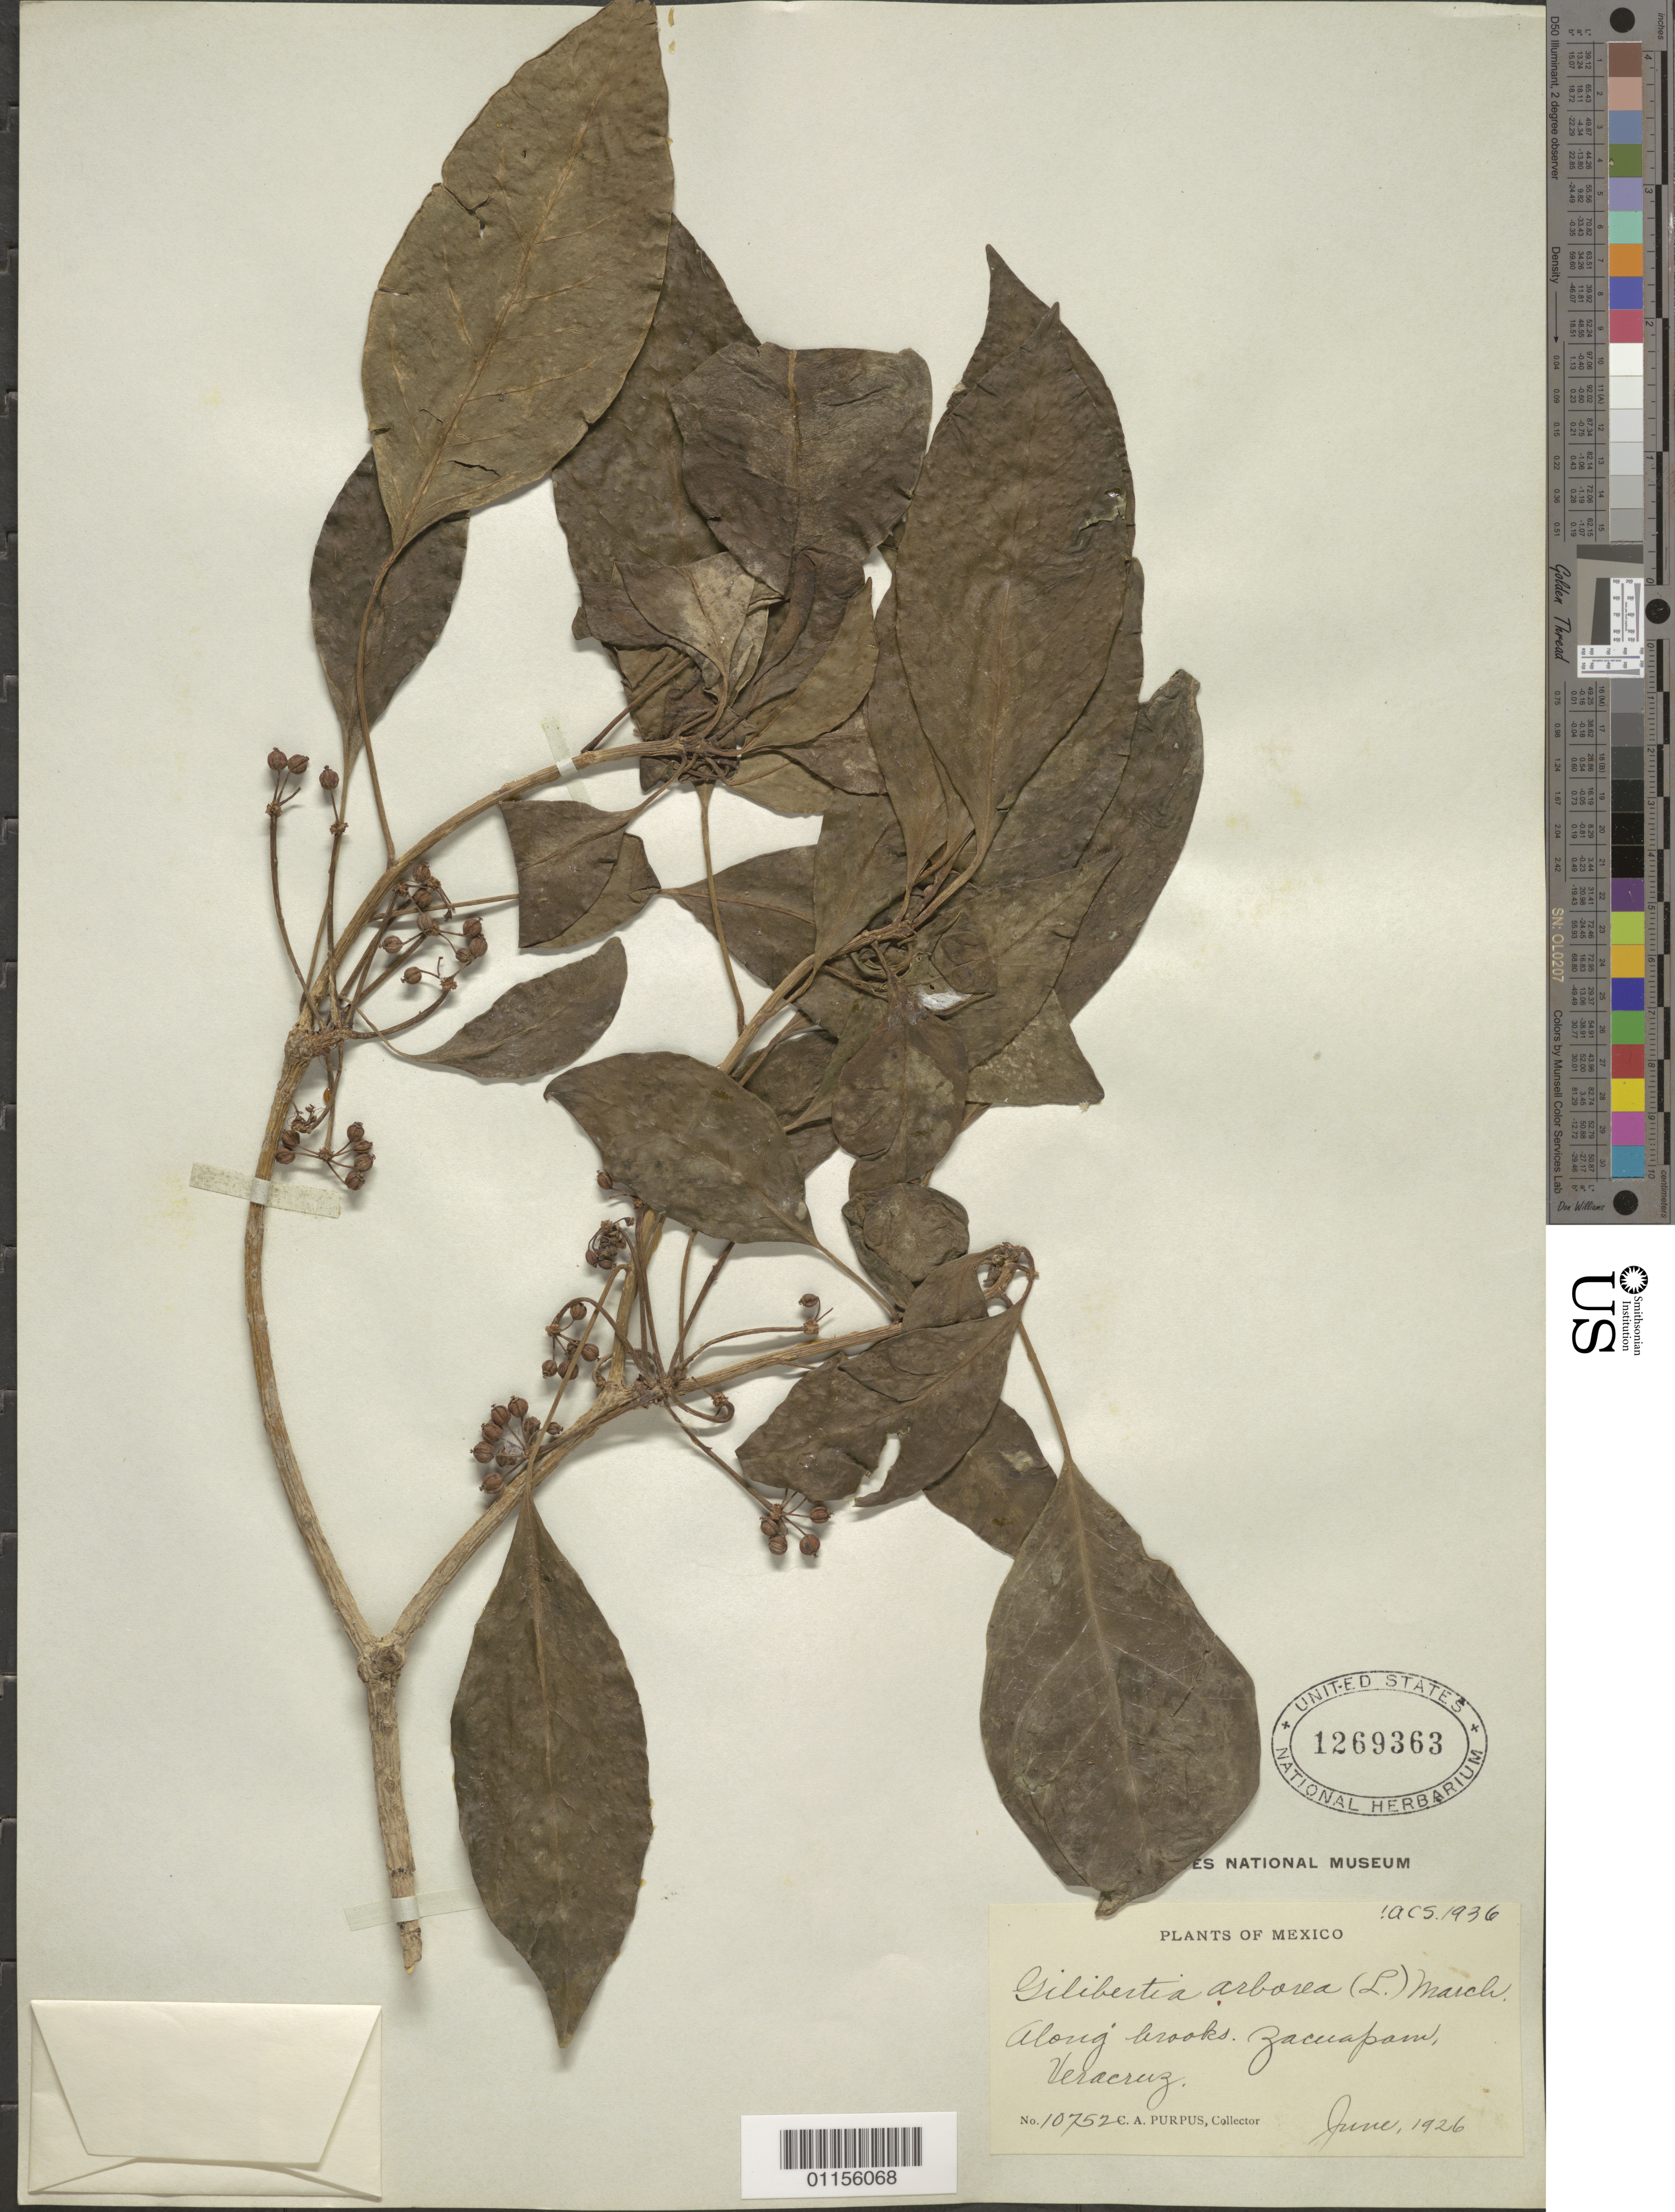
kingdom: Plantae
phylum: Tracheophyta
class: Magnoliopsida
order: Apiales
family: Araliaceae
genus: Dendropanax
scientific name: Dendropanax arboreus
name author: (L.) Decne. & Planch.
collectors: C. A. Purpus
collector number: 10752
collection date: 1926-06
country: Mexico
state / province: Veracruz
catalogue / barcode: US 1269363